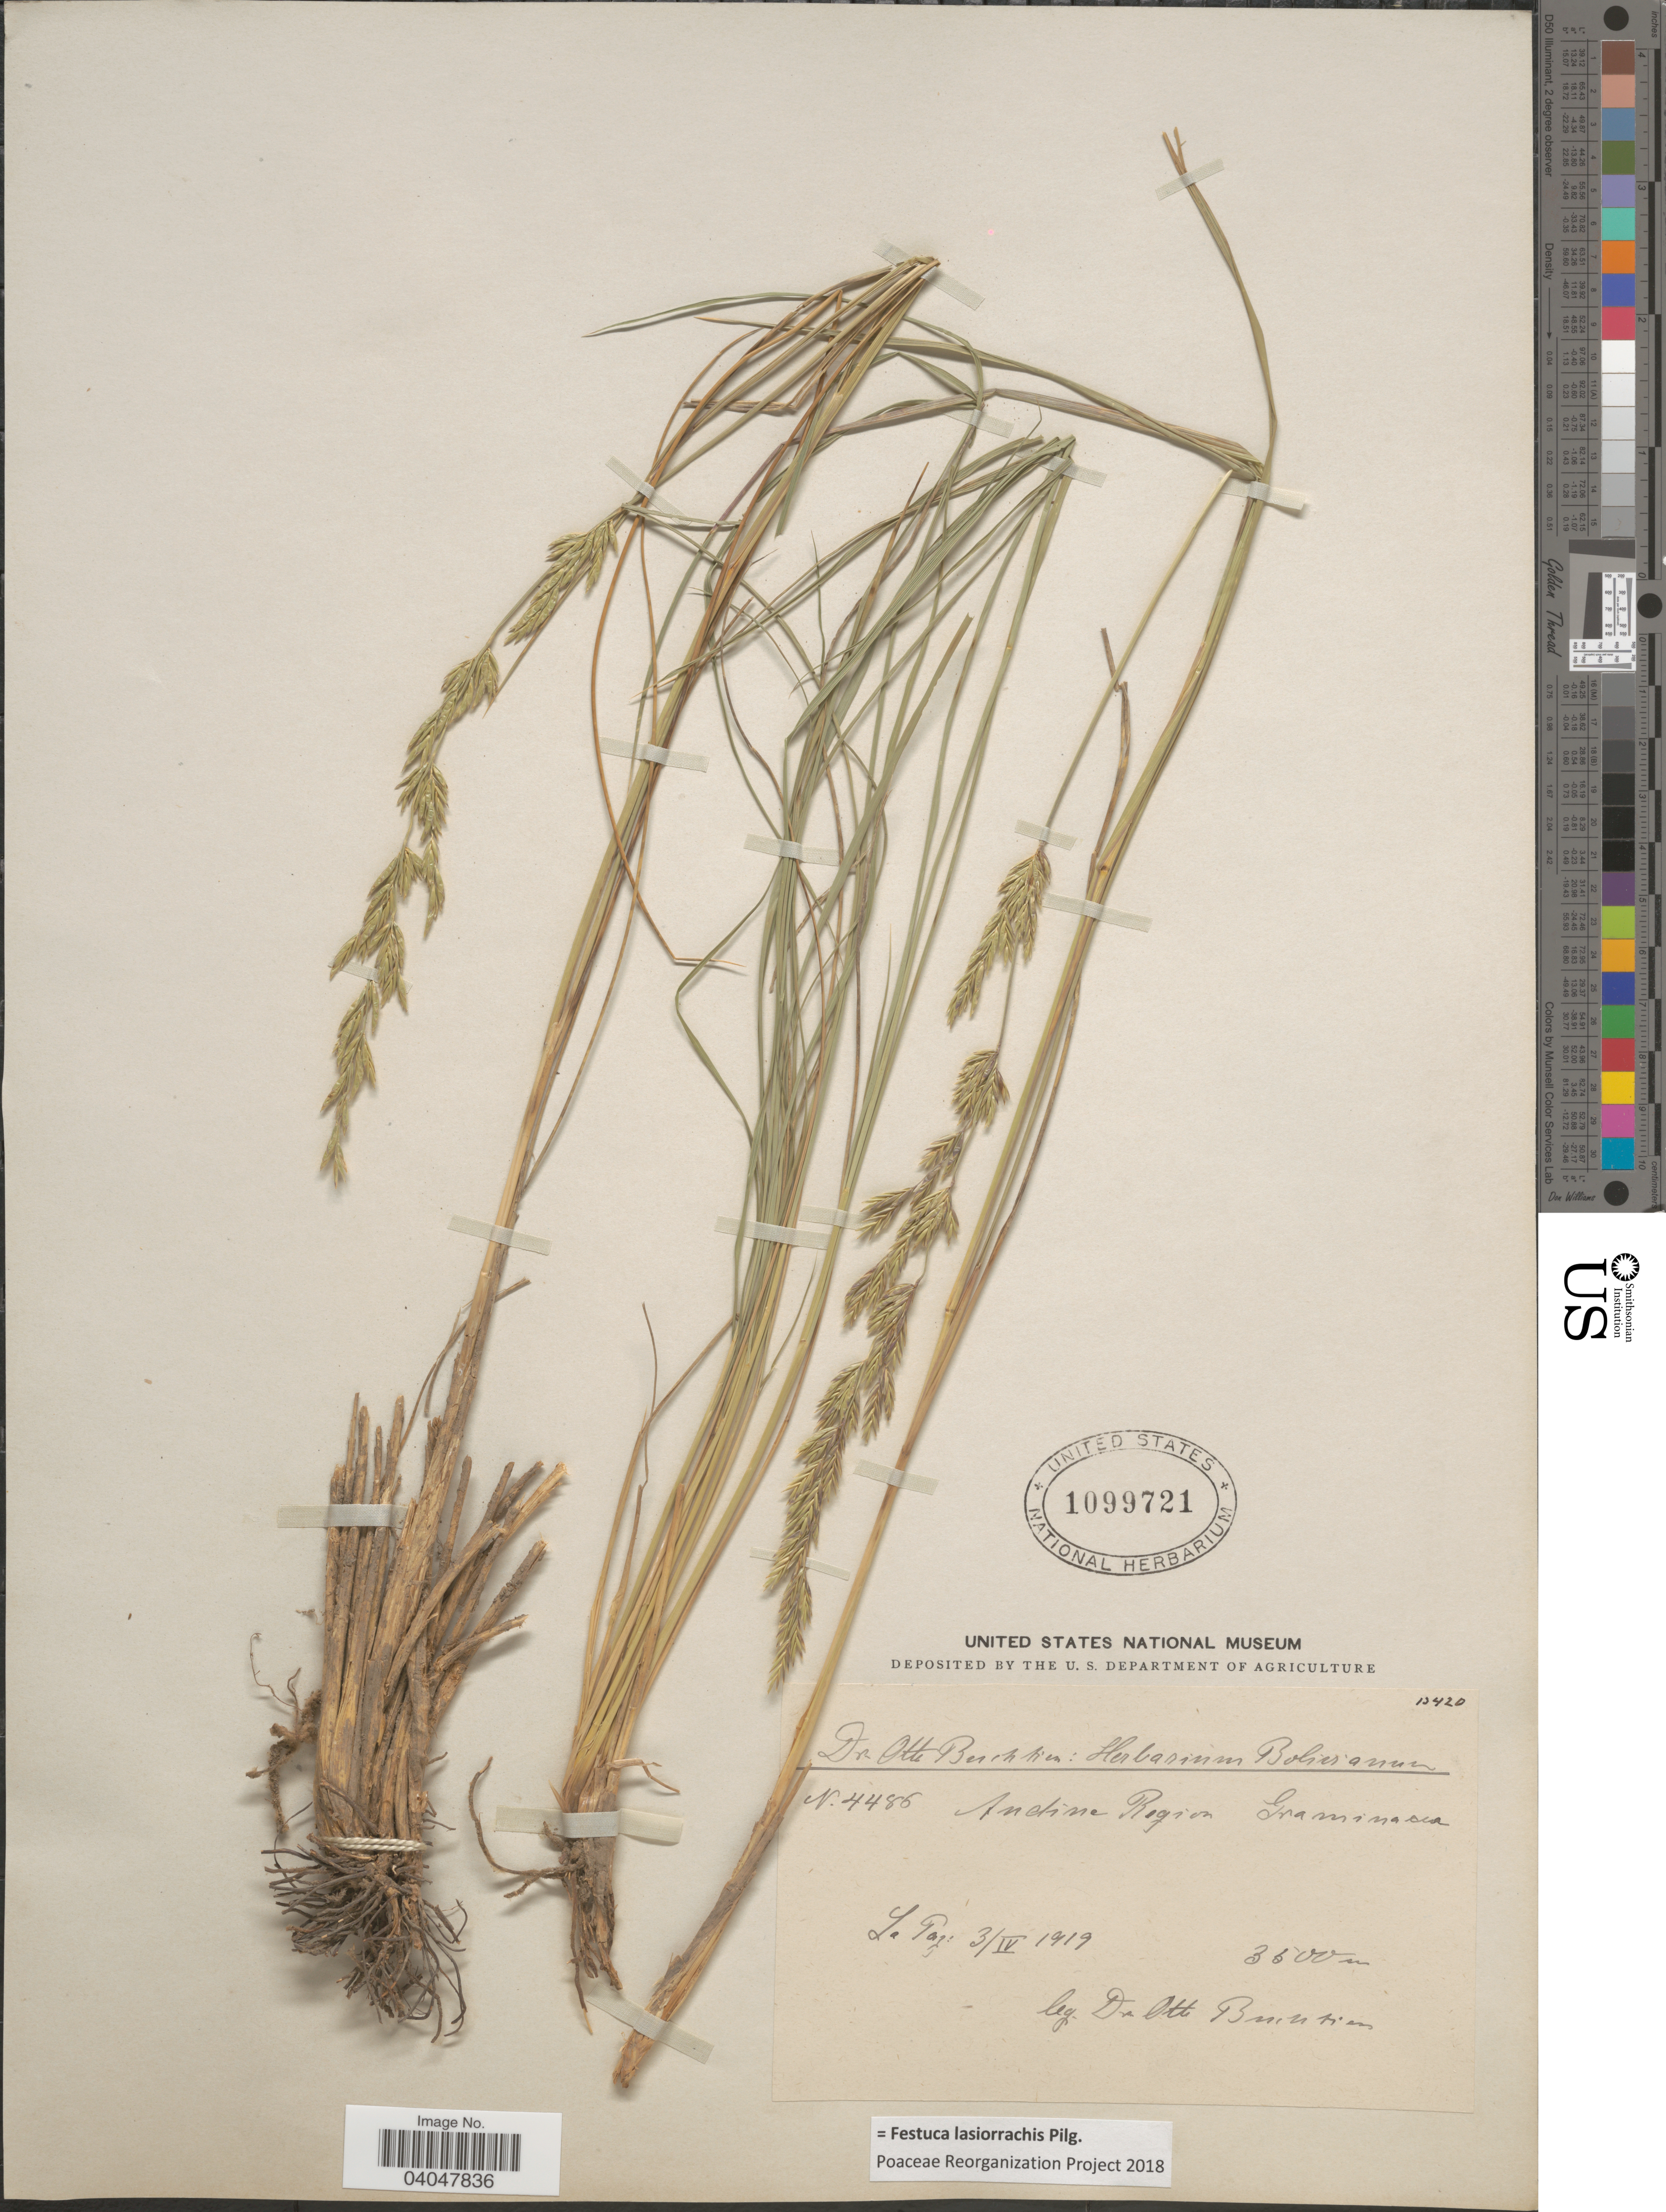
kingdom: Plantae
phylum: Tracheophyta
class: Liliopsida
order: Poales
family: Poaceae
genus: Festuca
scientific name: Festuca lasiorrhachis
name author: Pilg.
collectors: O. Buchtien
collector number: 4486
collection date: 1919-04-03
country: Bolivia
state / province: La Paz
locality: Andine Region.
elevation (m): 3500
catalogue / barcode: US 1099721